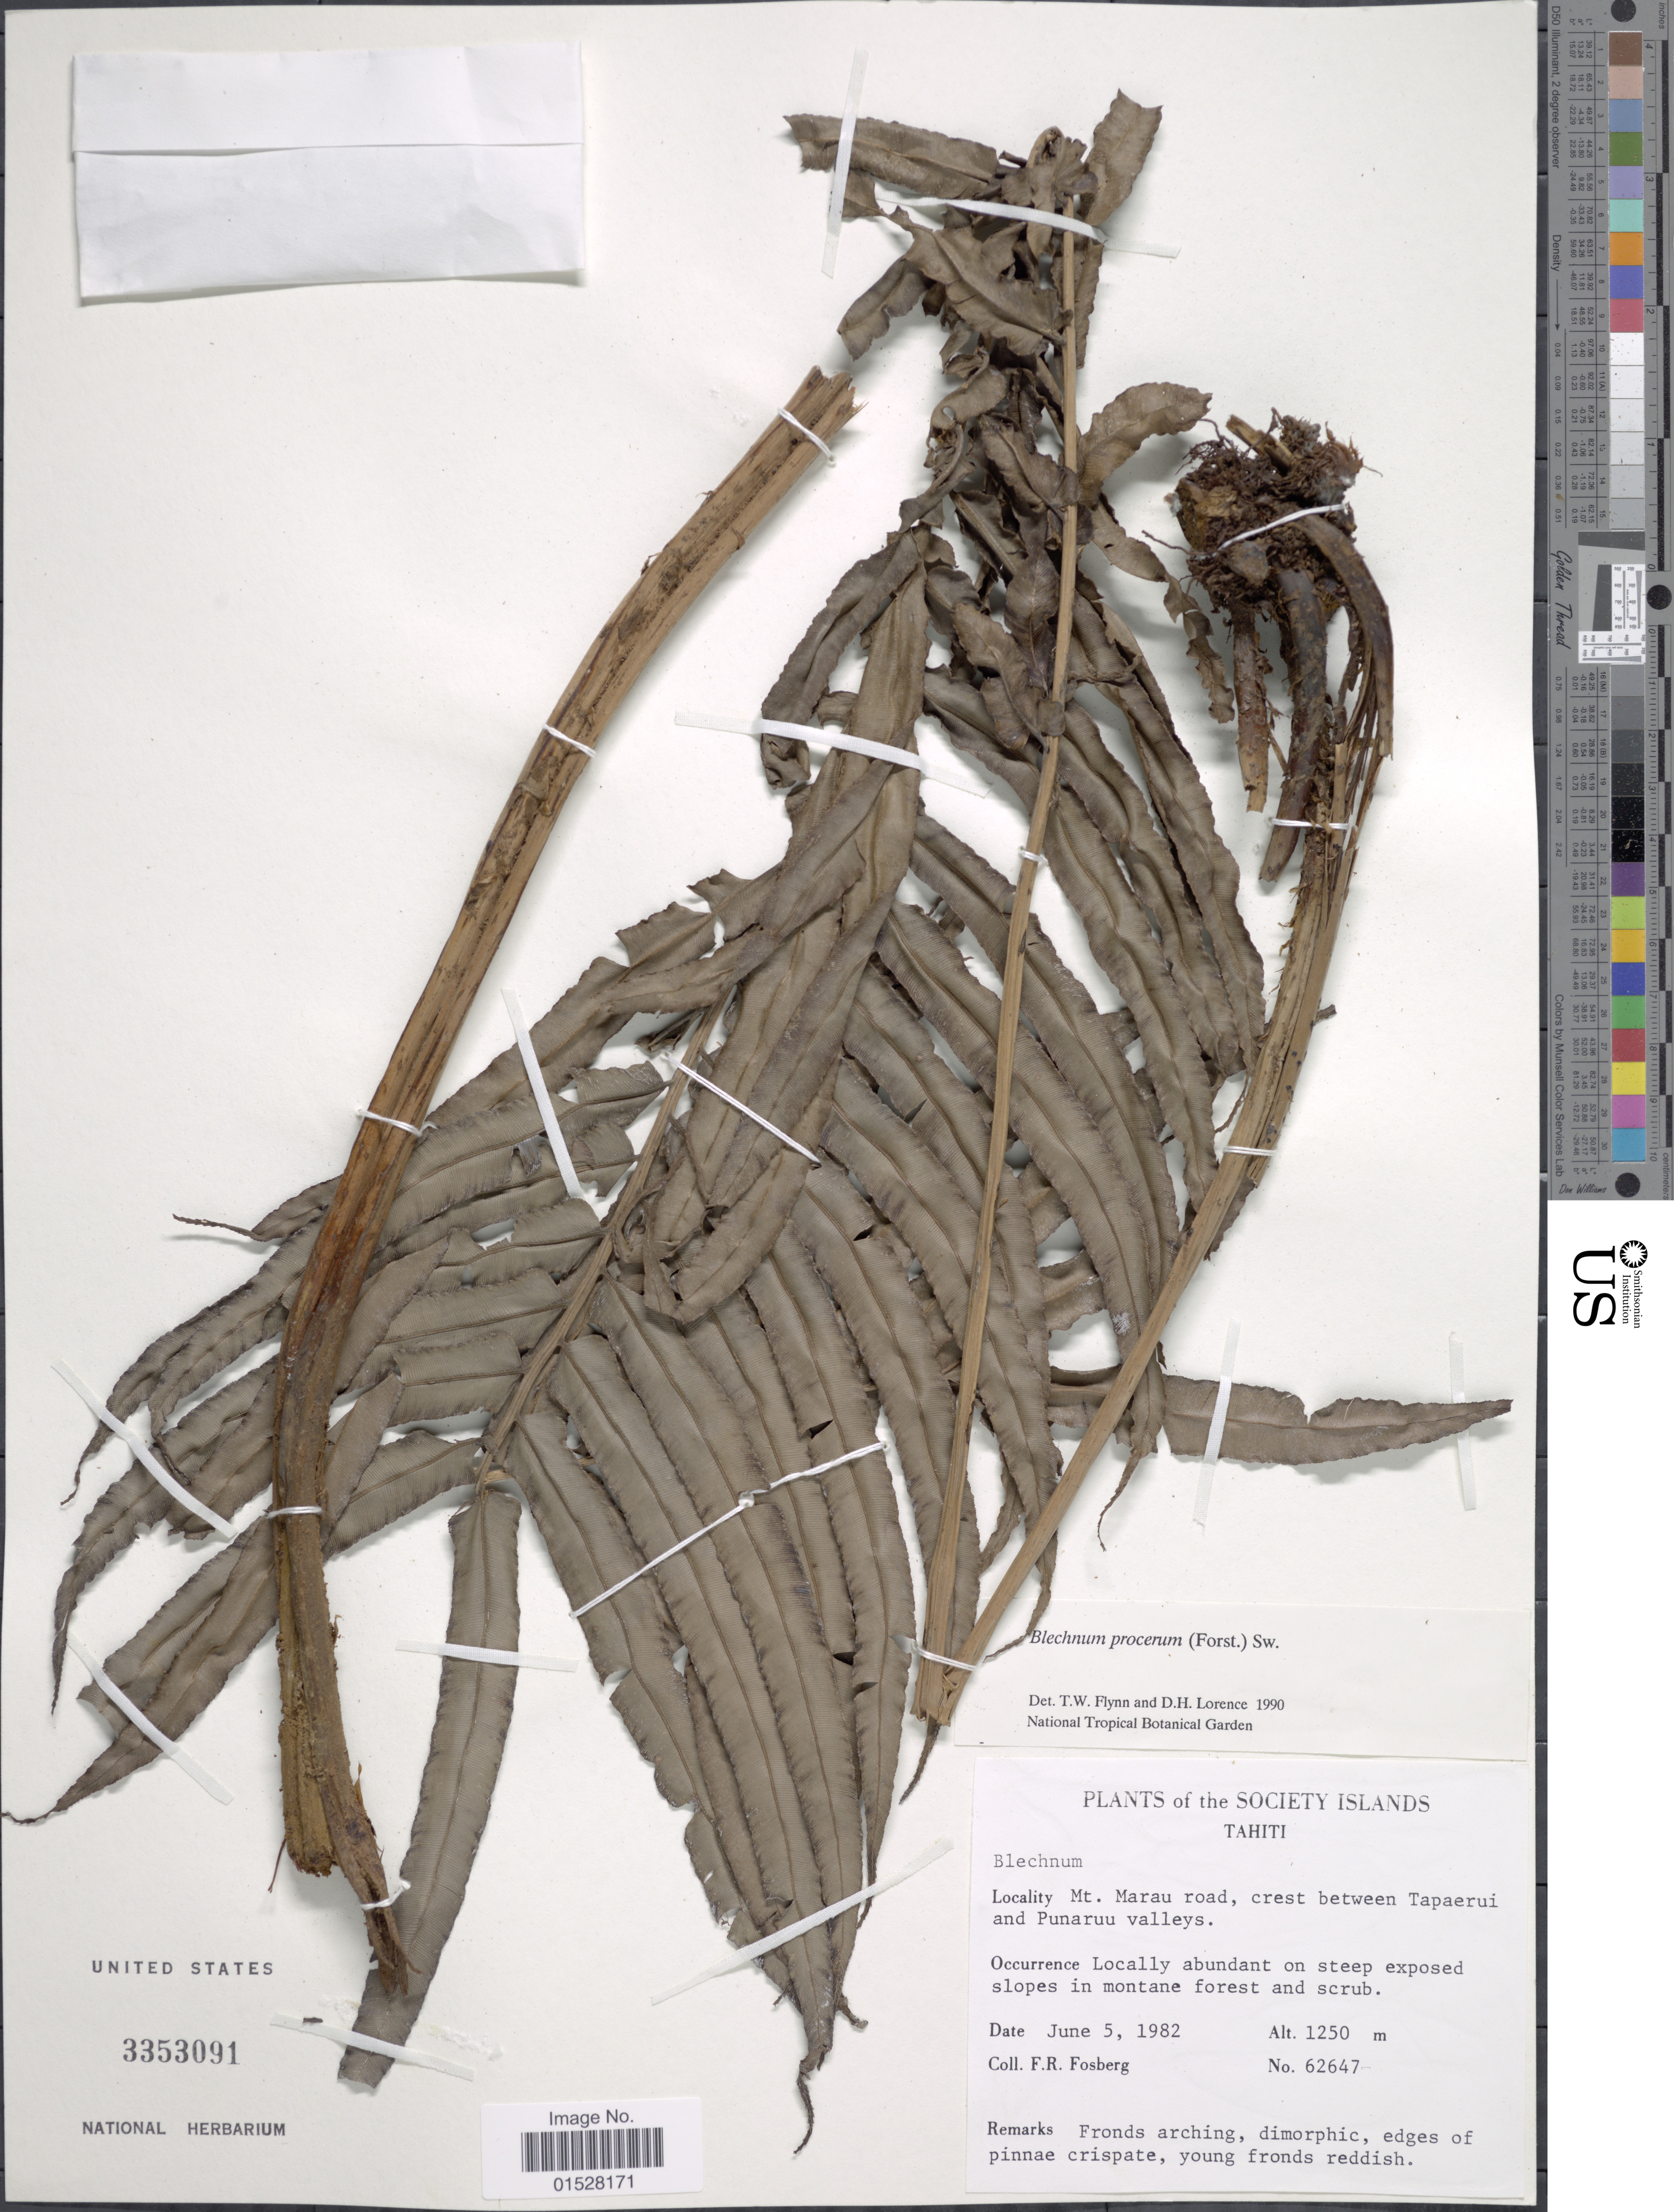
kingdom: Plantae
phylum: Tracheophyta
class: Polypodiopsida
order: Polypodiales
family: Blechnaceae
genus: Blechnum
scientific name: Blechnum procerum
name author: (F. Först.) Sw.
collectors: F. R. Fosberg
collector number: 62647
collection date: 1982-06-05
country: French Polynesia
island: Tahiti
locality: Society Islands, Tahiti, Mt. Marau road, crest between Tapaerui and Punaruu valleys.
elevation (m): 1250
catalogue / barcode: US 3353091